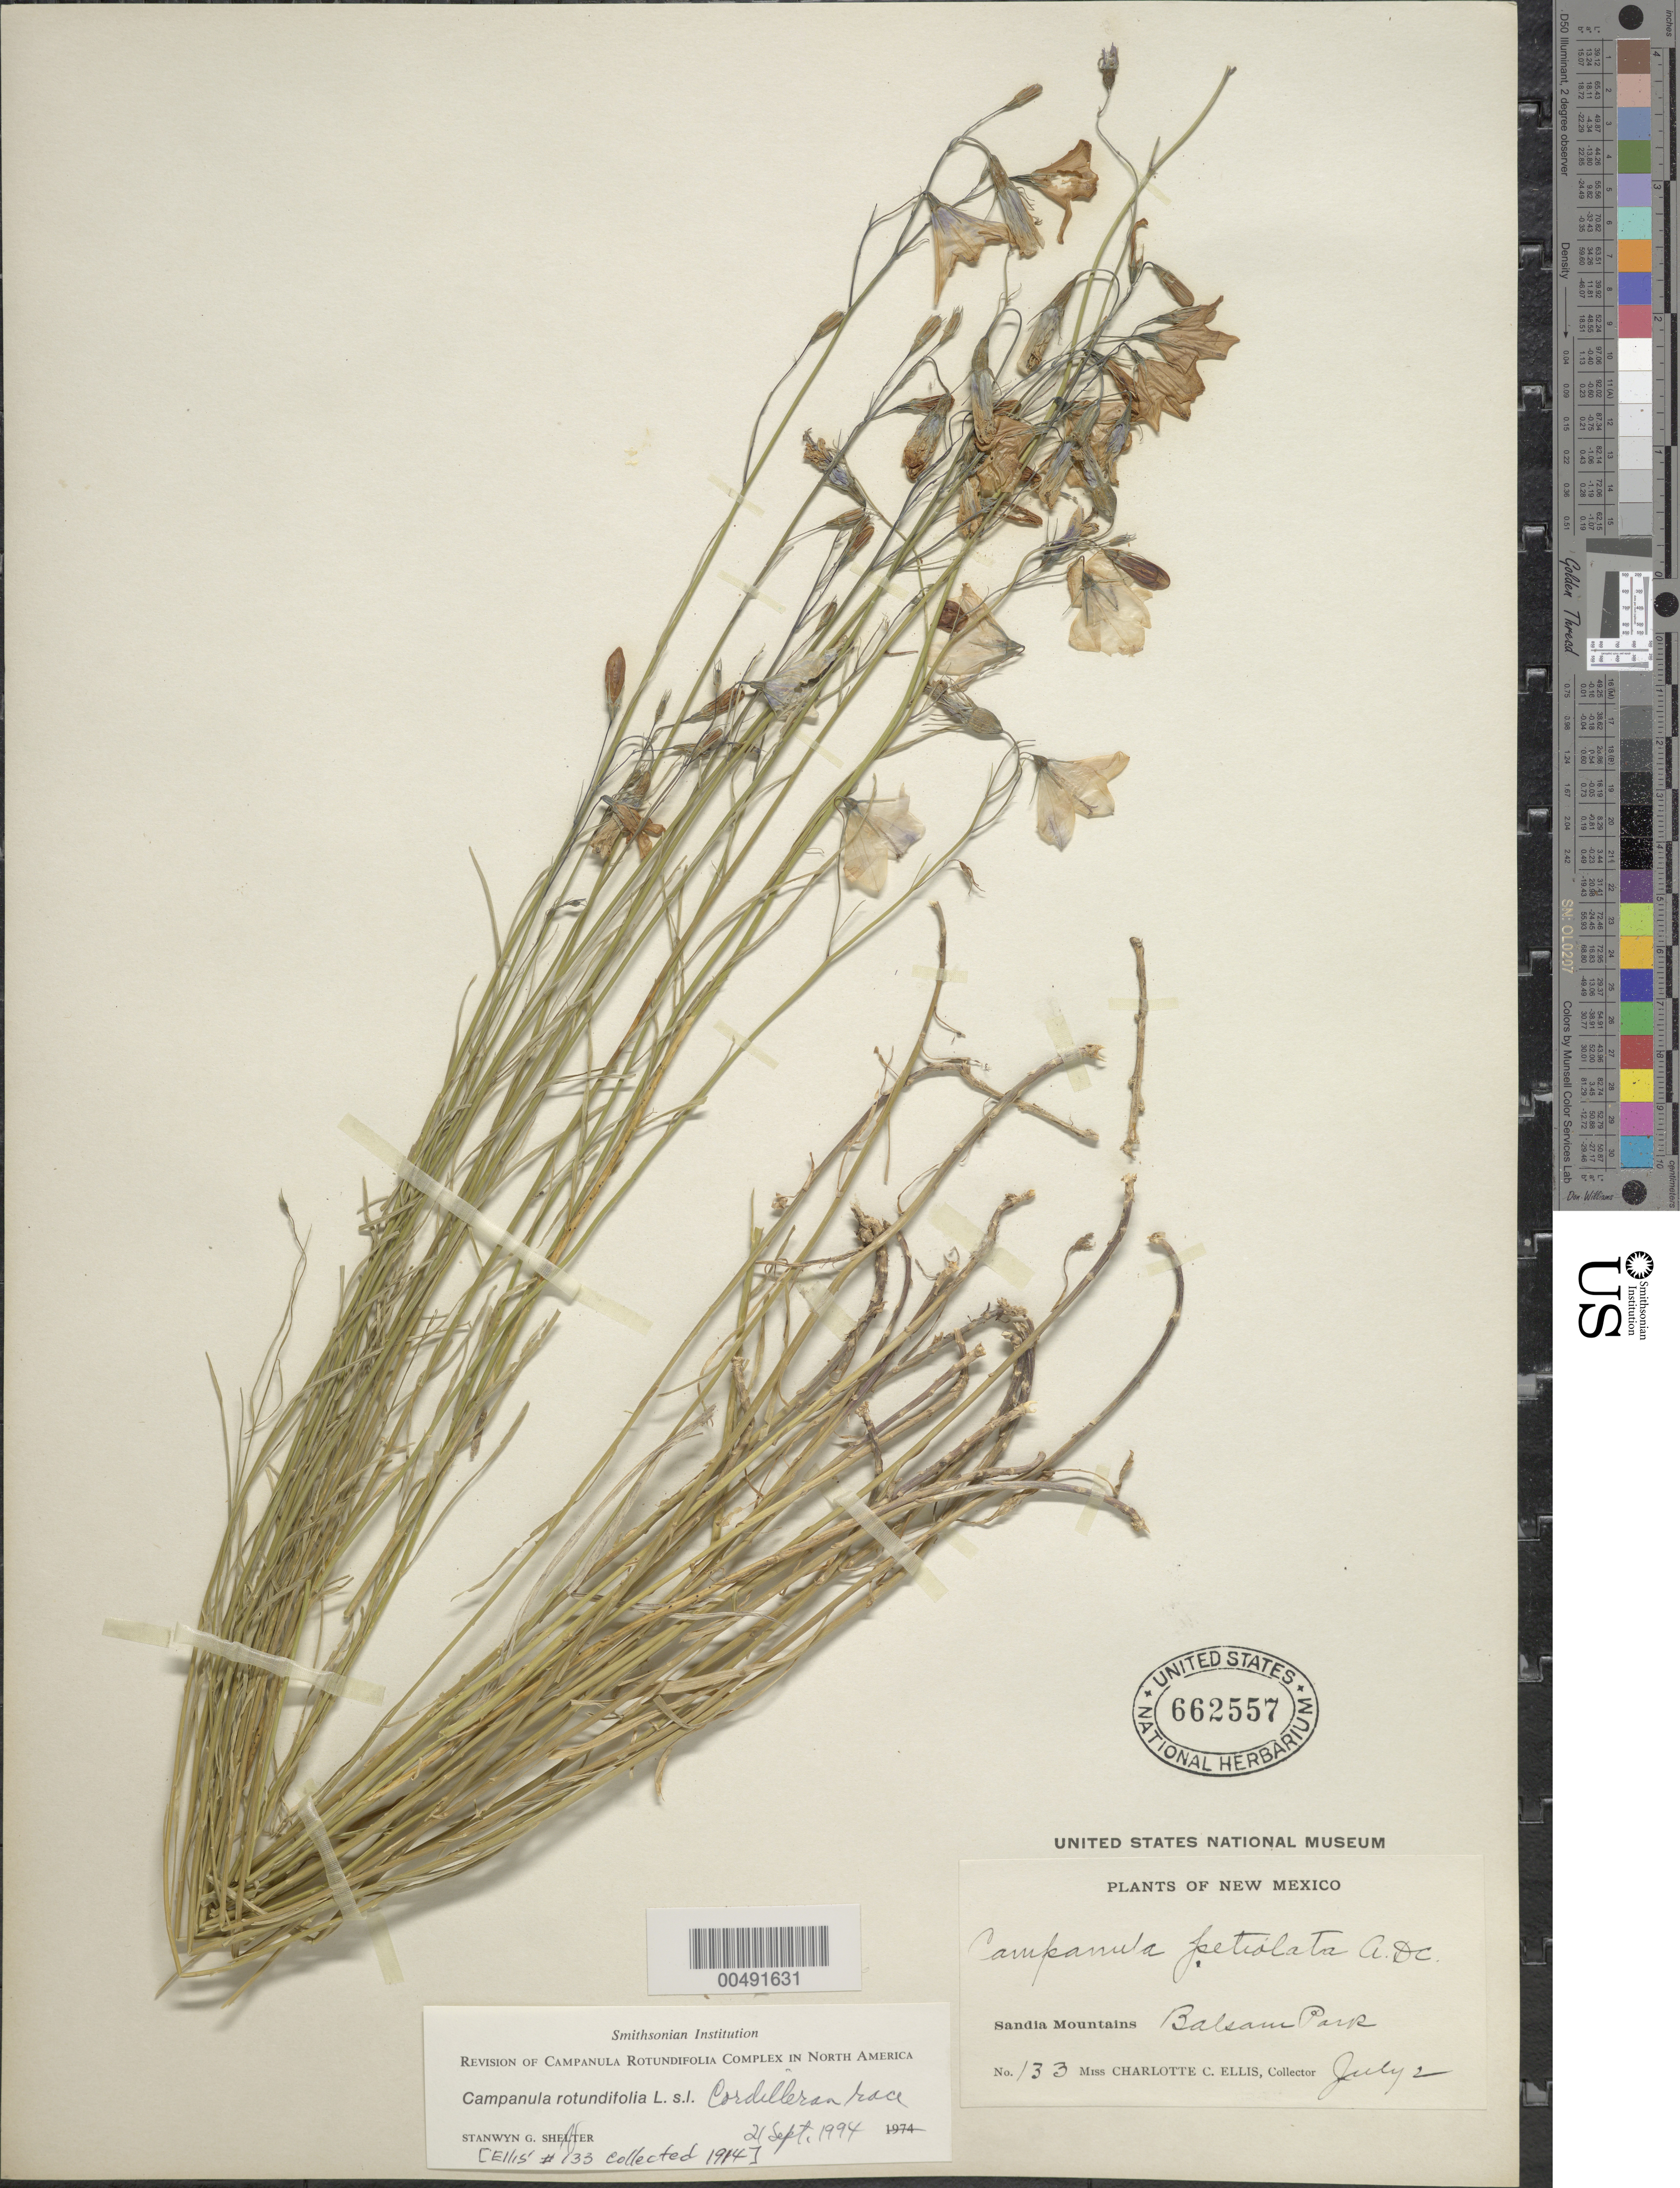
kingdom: Plantae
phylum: Tracheophyta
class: Magnoliopsida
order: Asterales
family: Campanulaceae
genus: Campanula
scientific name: Campanula rotundifolia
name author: L.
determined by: Shetler, Stanwyn G., (US), NMNH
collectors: C. C. Ellis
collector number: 133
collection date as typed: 02 Jul 1914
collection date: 1914-07-02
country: United States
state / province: New Mexico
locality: Balsam Park, Sandia Mountains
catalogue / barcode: US 662557